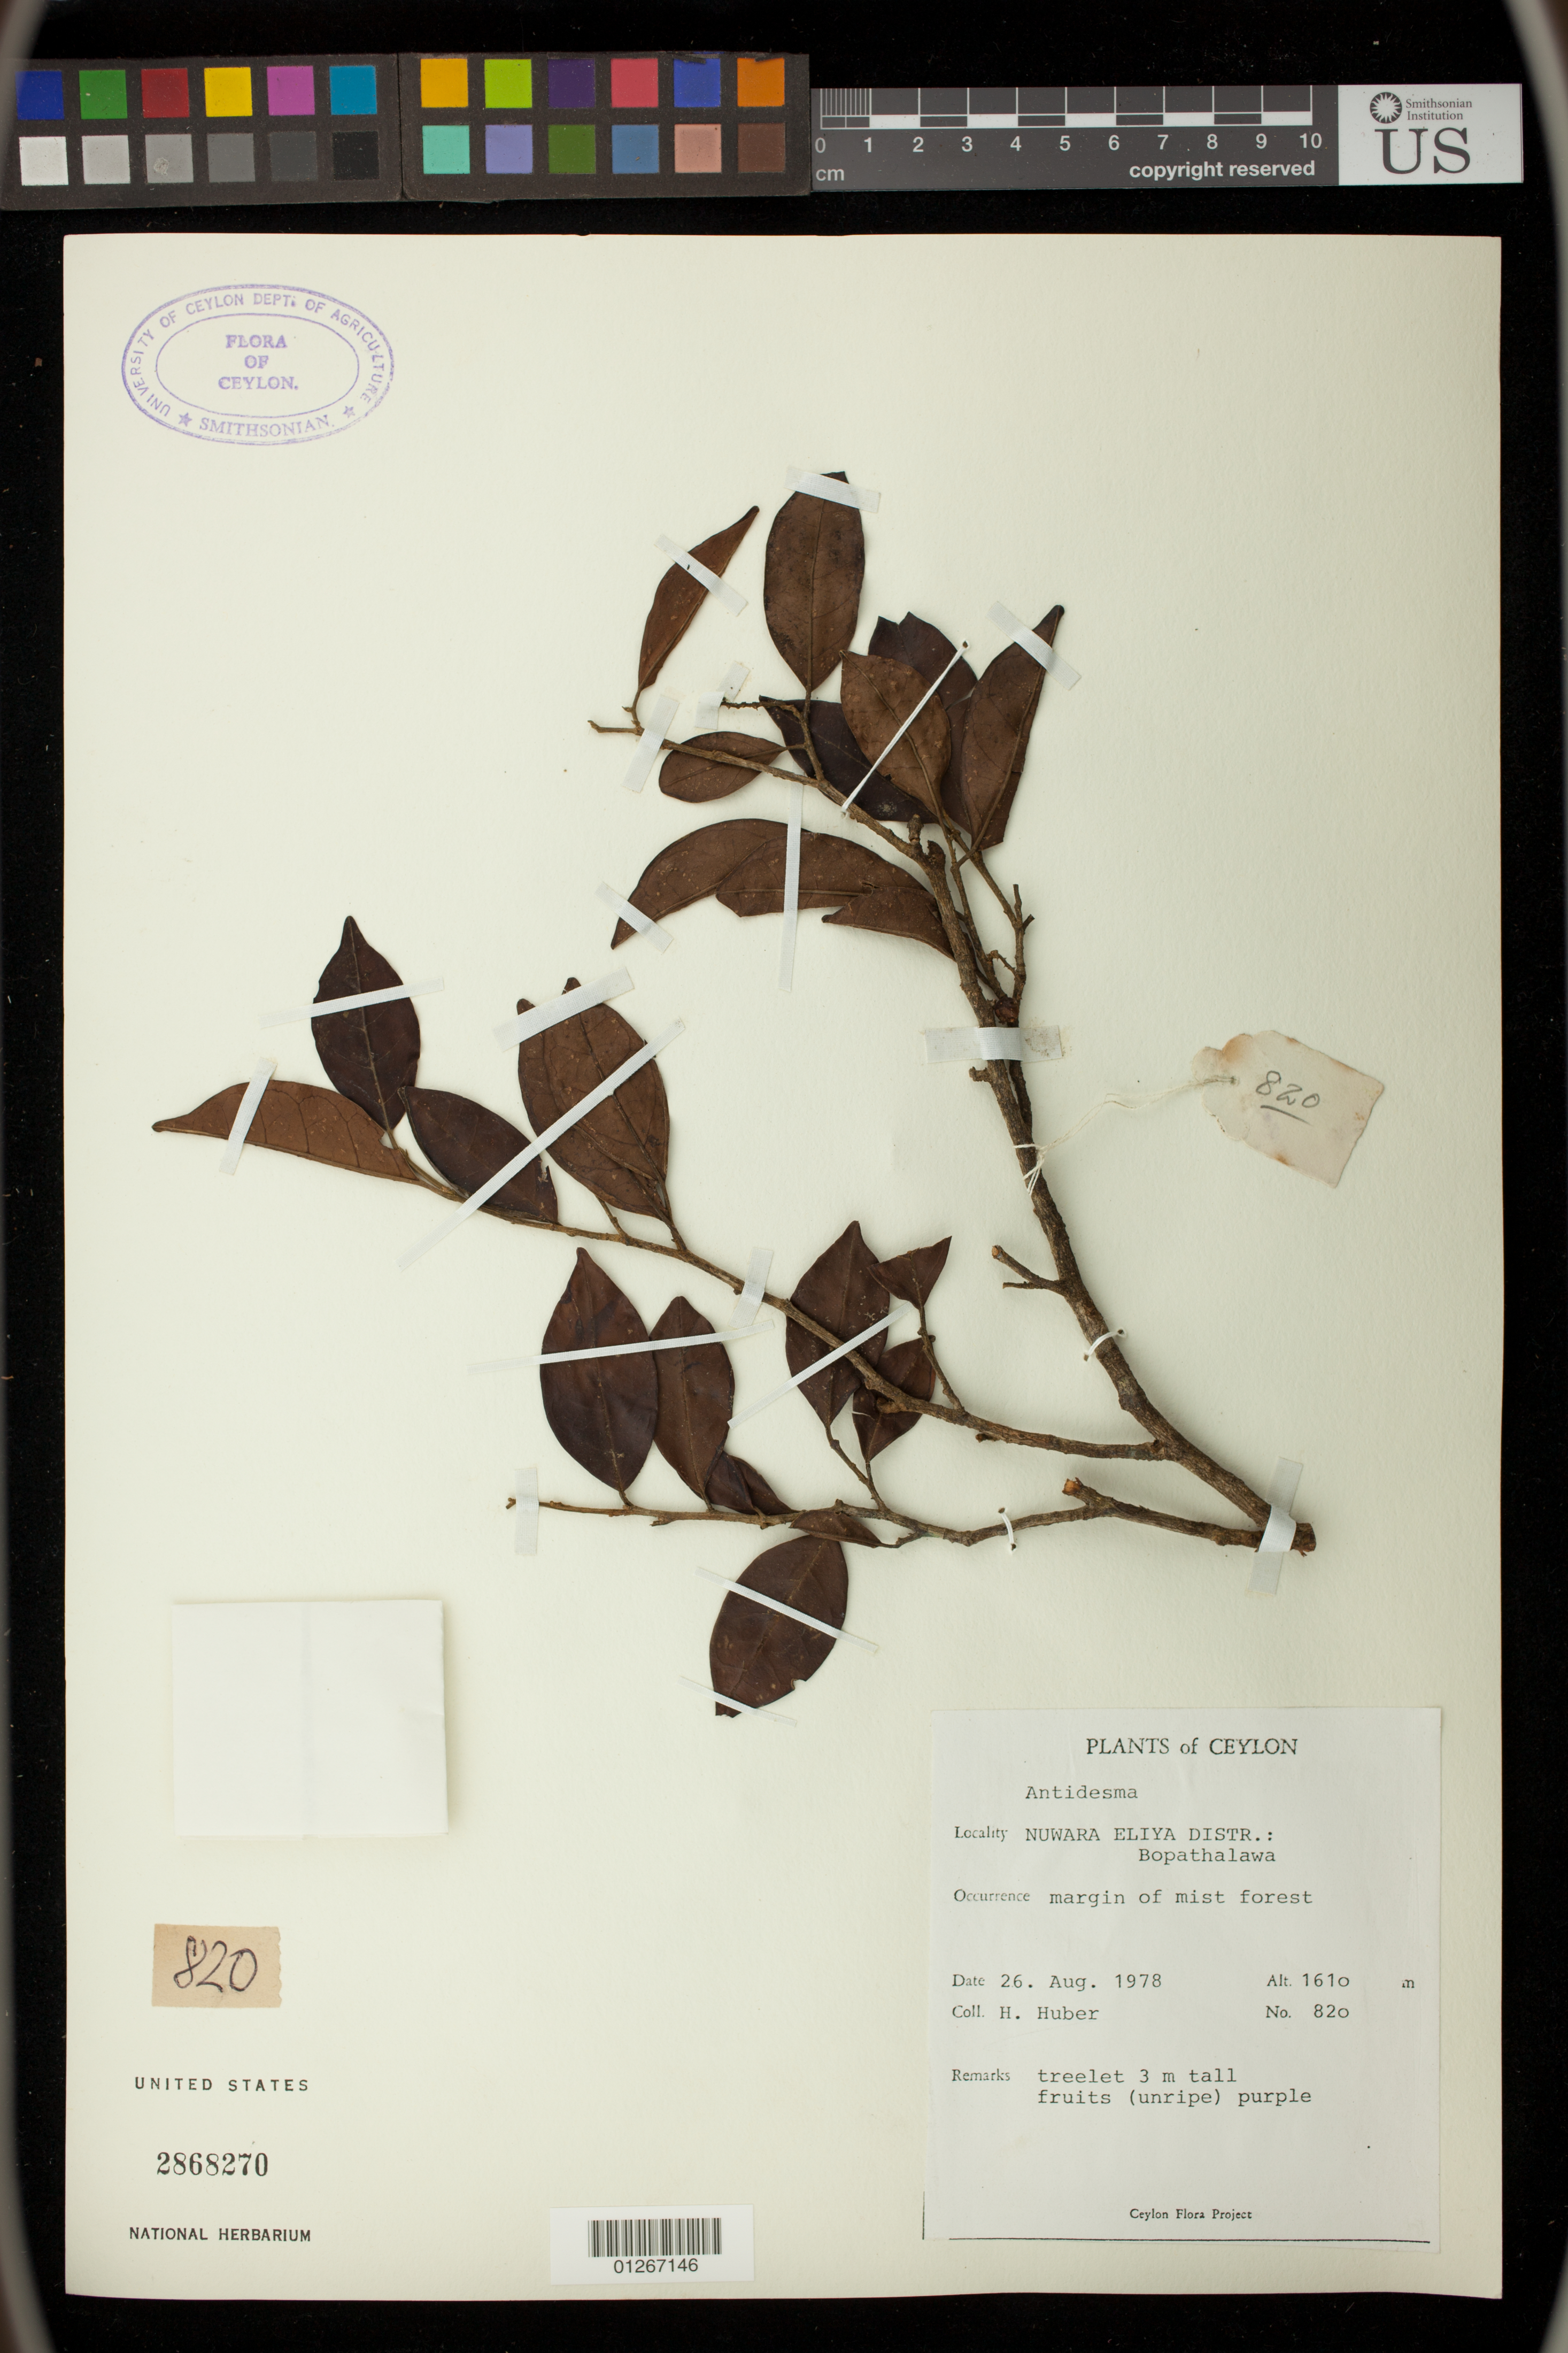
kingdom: Plantae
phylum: Tracheophyta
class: Magnoliopsida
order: Malpighiales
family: Phyllanthaceae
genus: Antidesma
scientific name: Antidesma sp.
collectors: H. Huber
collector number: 820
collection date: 1978-08-26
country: Sri Lanka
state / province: Central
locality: Nuwara Eliya District, Bopathalawa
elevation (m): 1610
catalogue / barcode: US 2868270